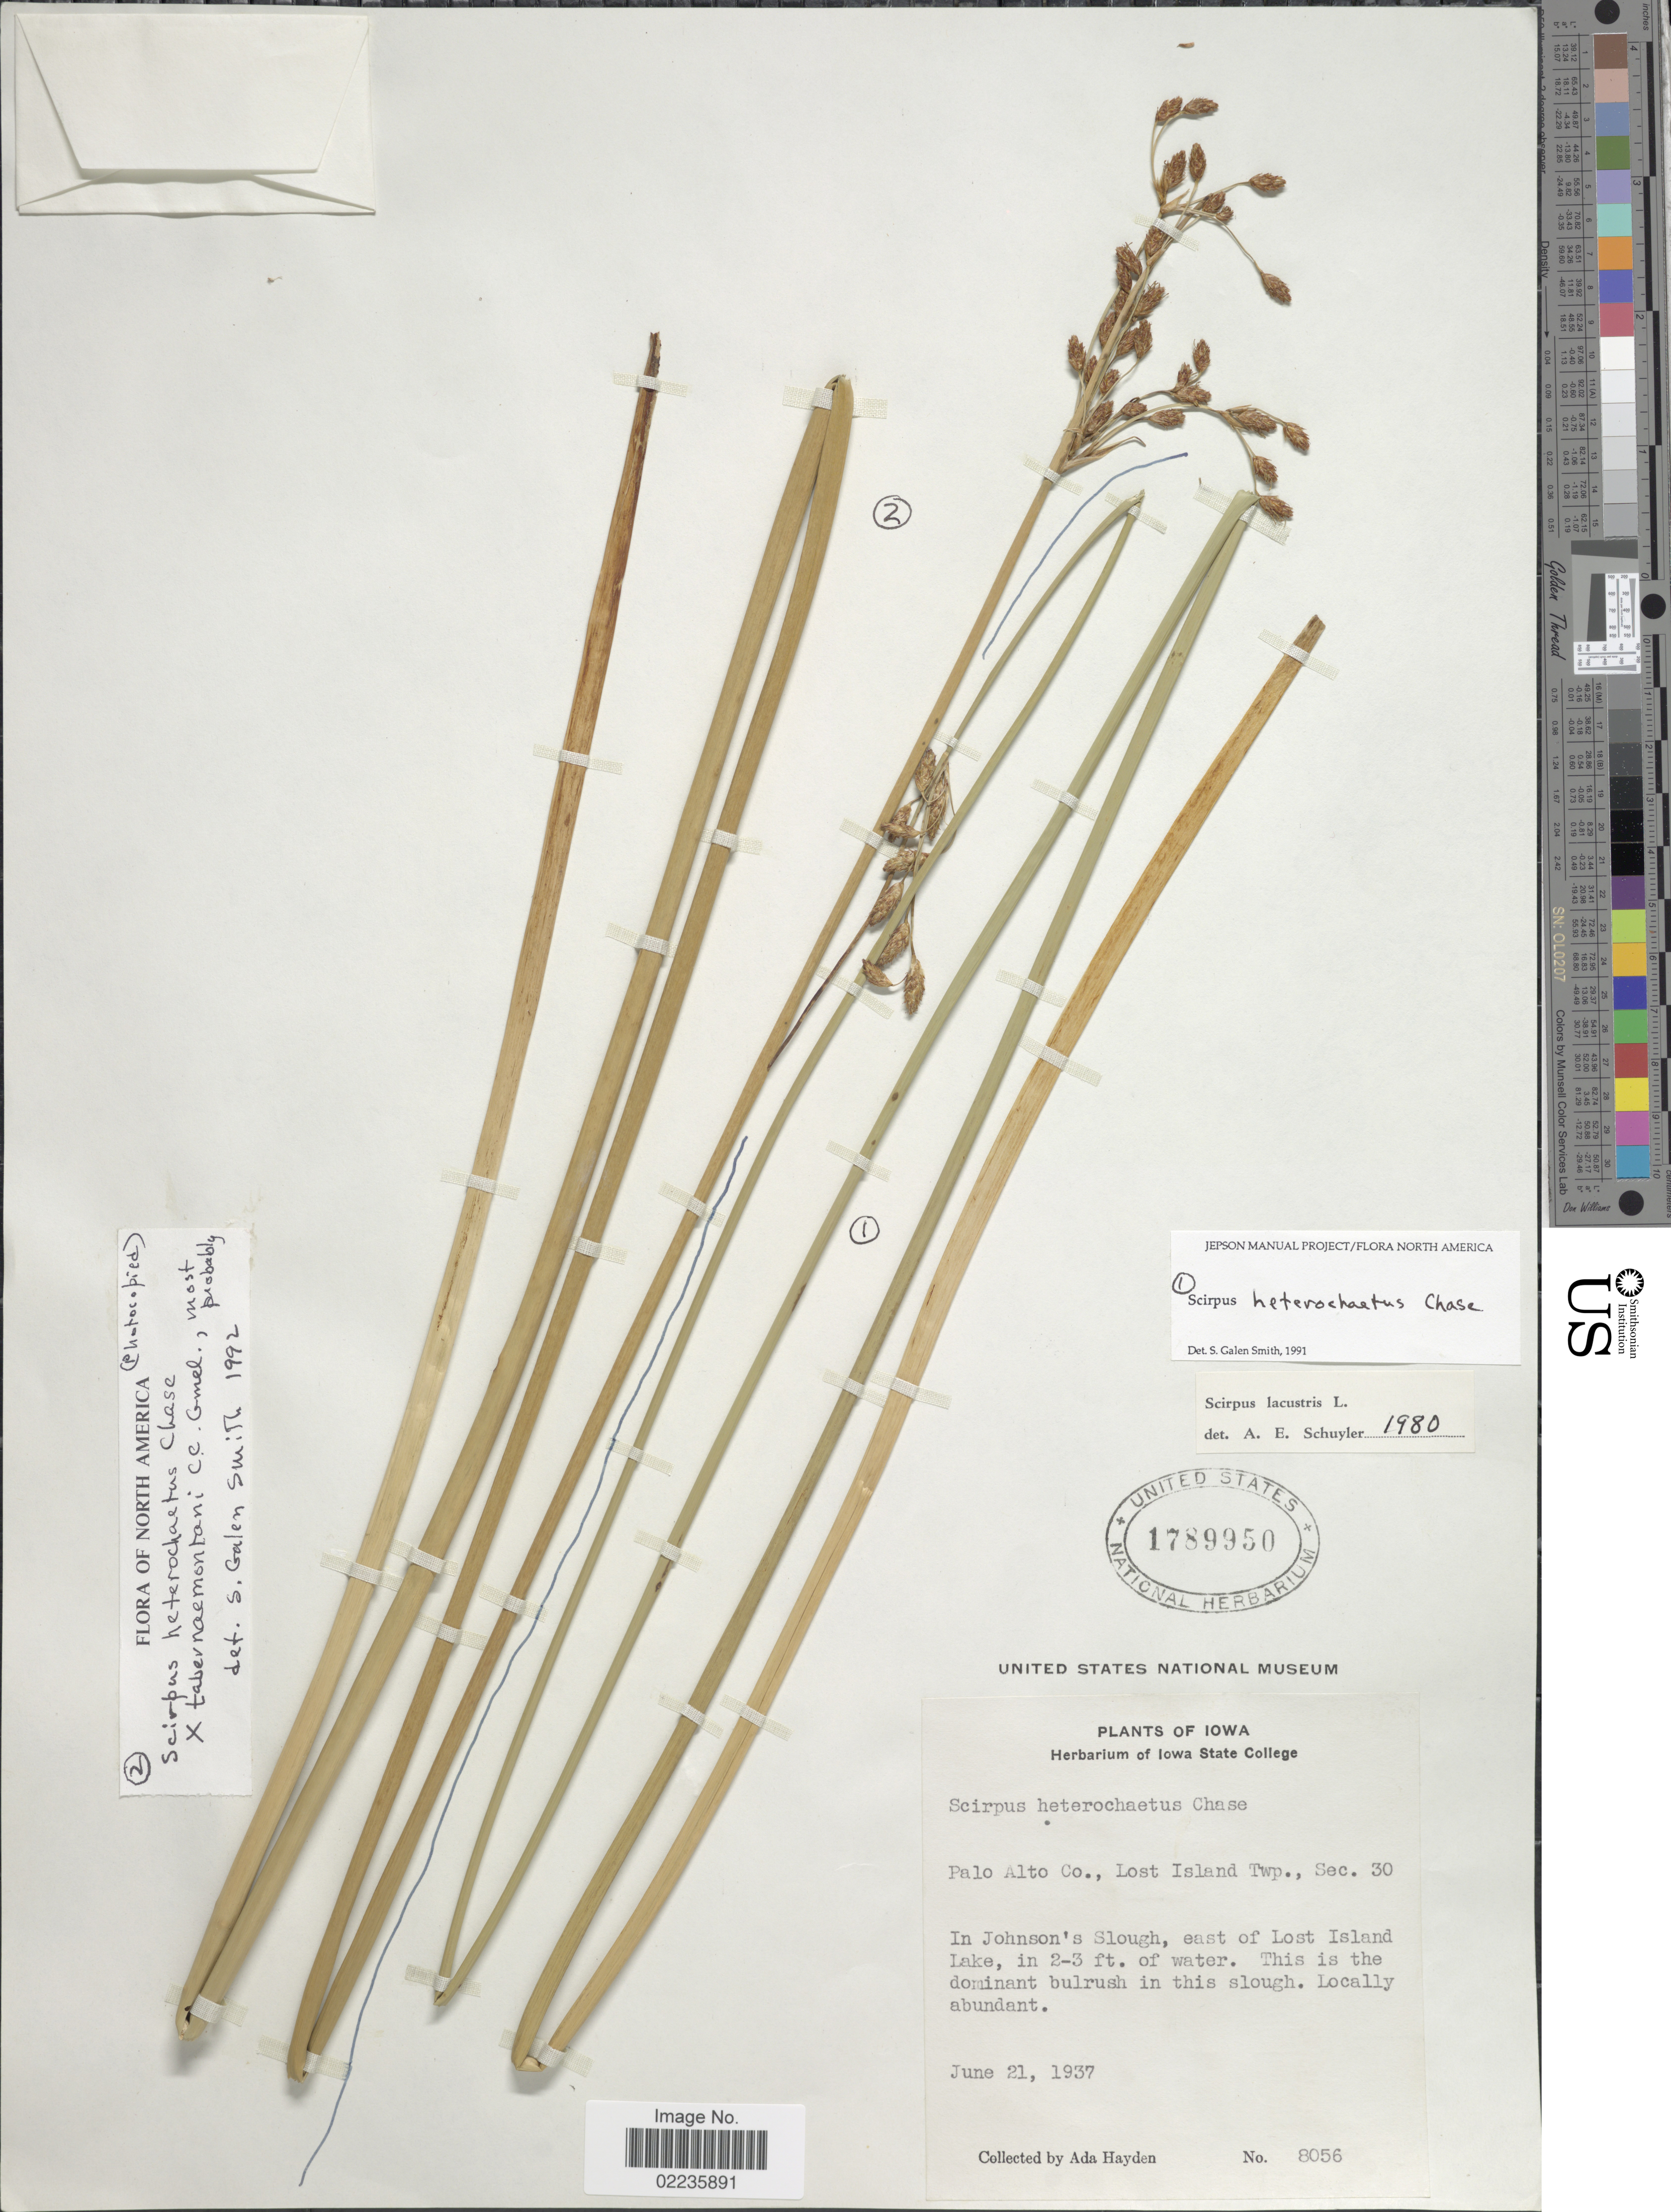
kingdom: Plantae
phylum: Tracheophyta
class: Liliopsida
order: Poales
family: Cyperaceae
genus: Schoenoplectus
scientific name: Schoenoplectus heterochaetus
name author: (Chase) Soják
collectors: Ada Hayden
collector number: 8056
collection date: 1937-06-21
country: United States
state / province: Iowa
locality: Palo Palto Co., Lost Island Twp., Sec. 30. In Johnson's Slough, east of Lost Island Lake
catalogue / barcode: US 1789950